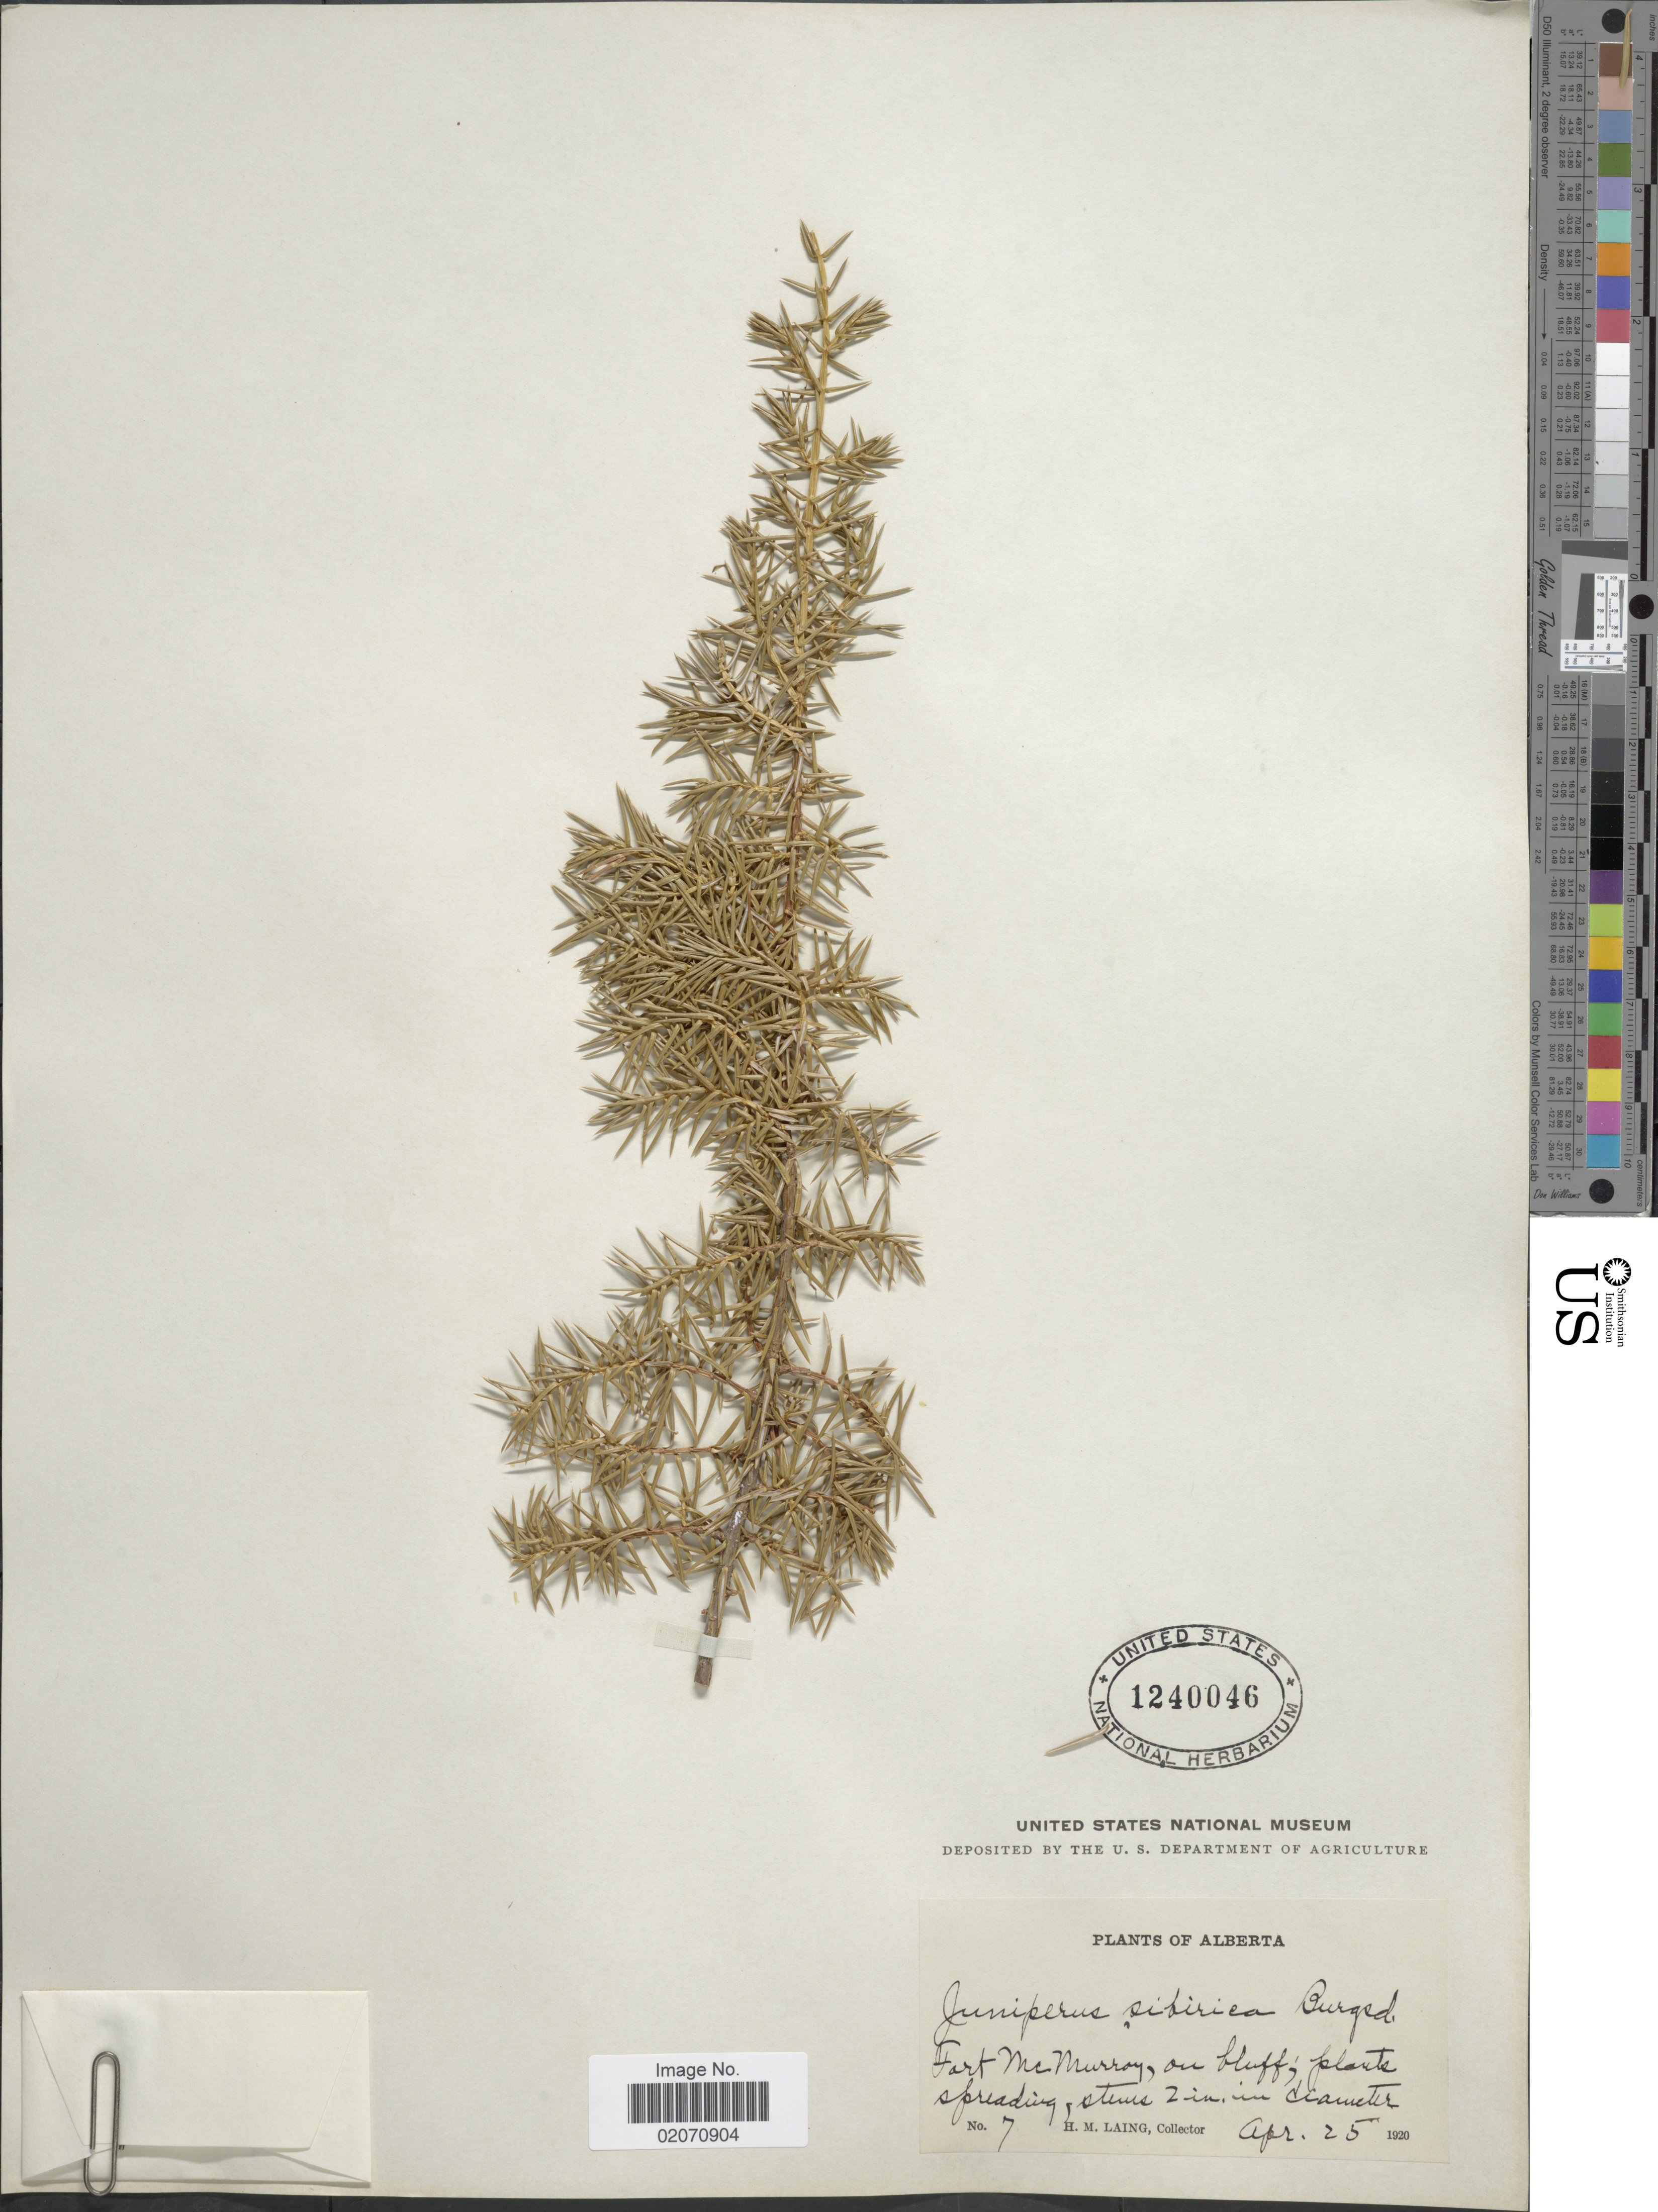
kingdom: Plantae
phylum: Tracheophyta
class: Pinopsida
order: Pinales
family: Cupressaceae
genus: Juniperus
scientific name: Juniperus communis subsp. nana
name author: (Willd.) Syme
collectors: H. Laing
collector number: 7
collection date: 1920-04-25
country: Canada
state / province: Alberta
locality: Fort McMurray on bluff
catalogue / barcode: US 1240046